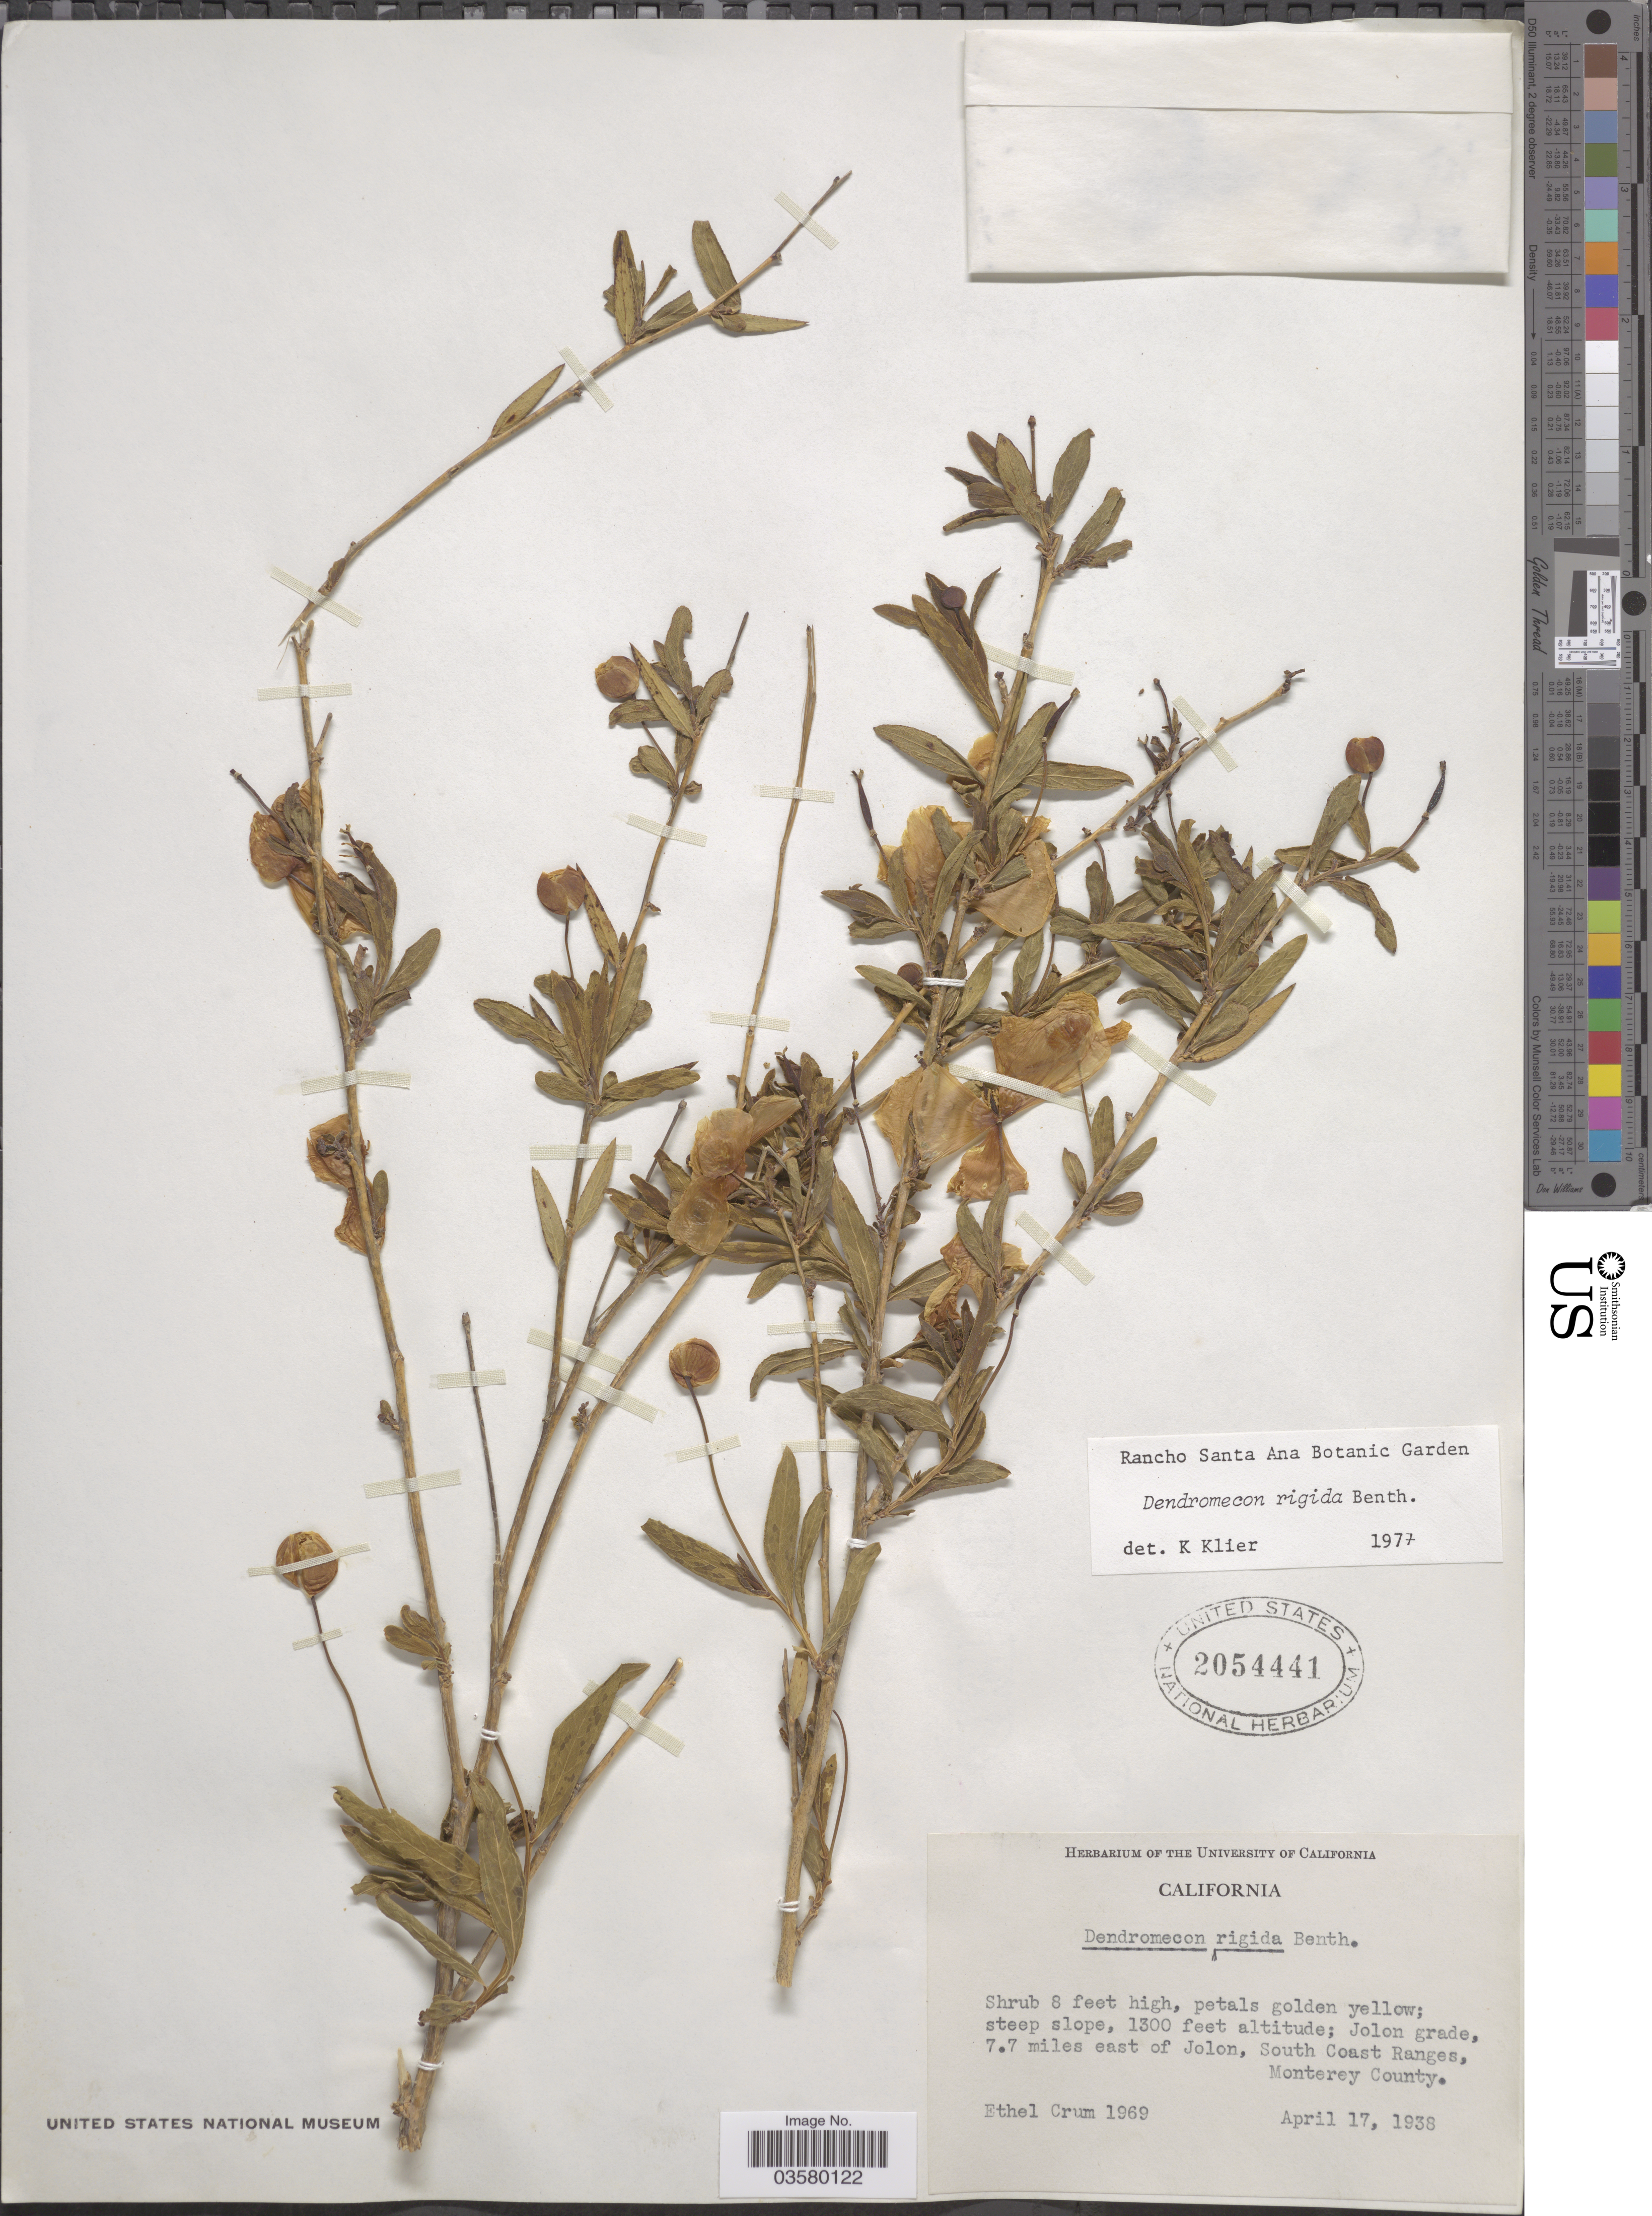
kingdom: Plantae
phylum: Tracheophyta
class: Magnoliopsida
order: Ranunculales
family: Papaveraceae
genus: Dendromecon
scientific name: Dendromecon rigida subsp. rigida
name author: Benth.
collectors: E. K. Crum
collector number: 1969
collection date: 1938-04-17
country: United States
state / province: California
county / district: Monterey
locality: Jolon grade, 7.7 miles east of Jolon, South Coast Ranges, Monterey County.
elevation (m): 396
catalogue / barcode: US 2054441